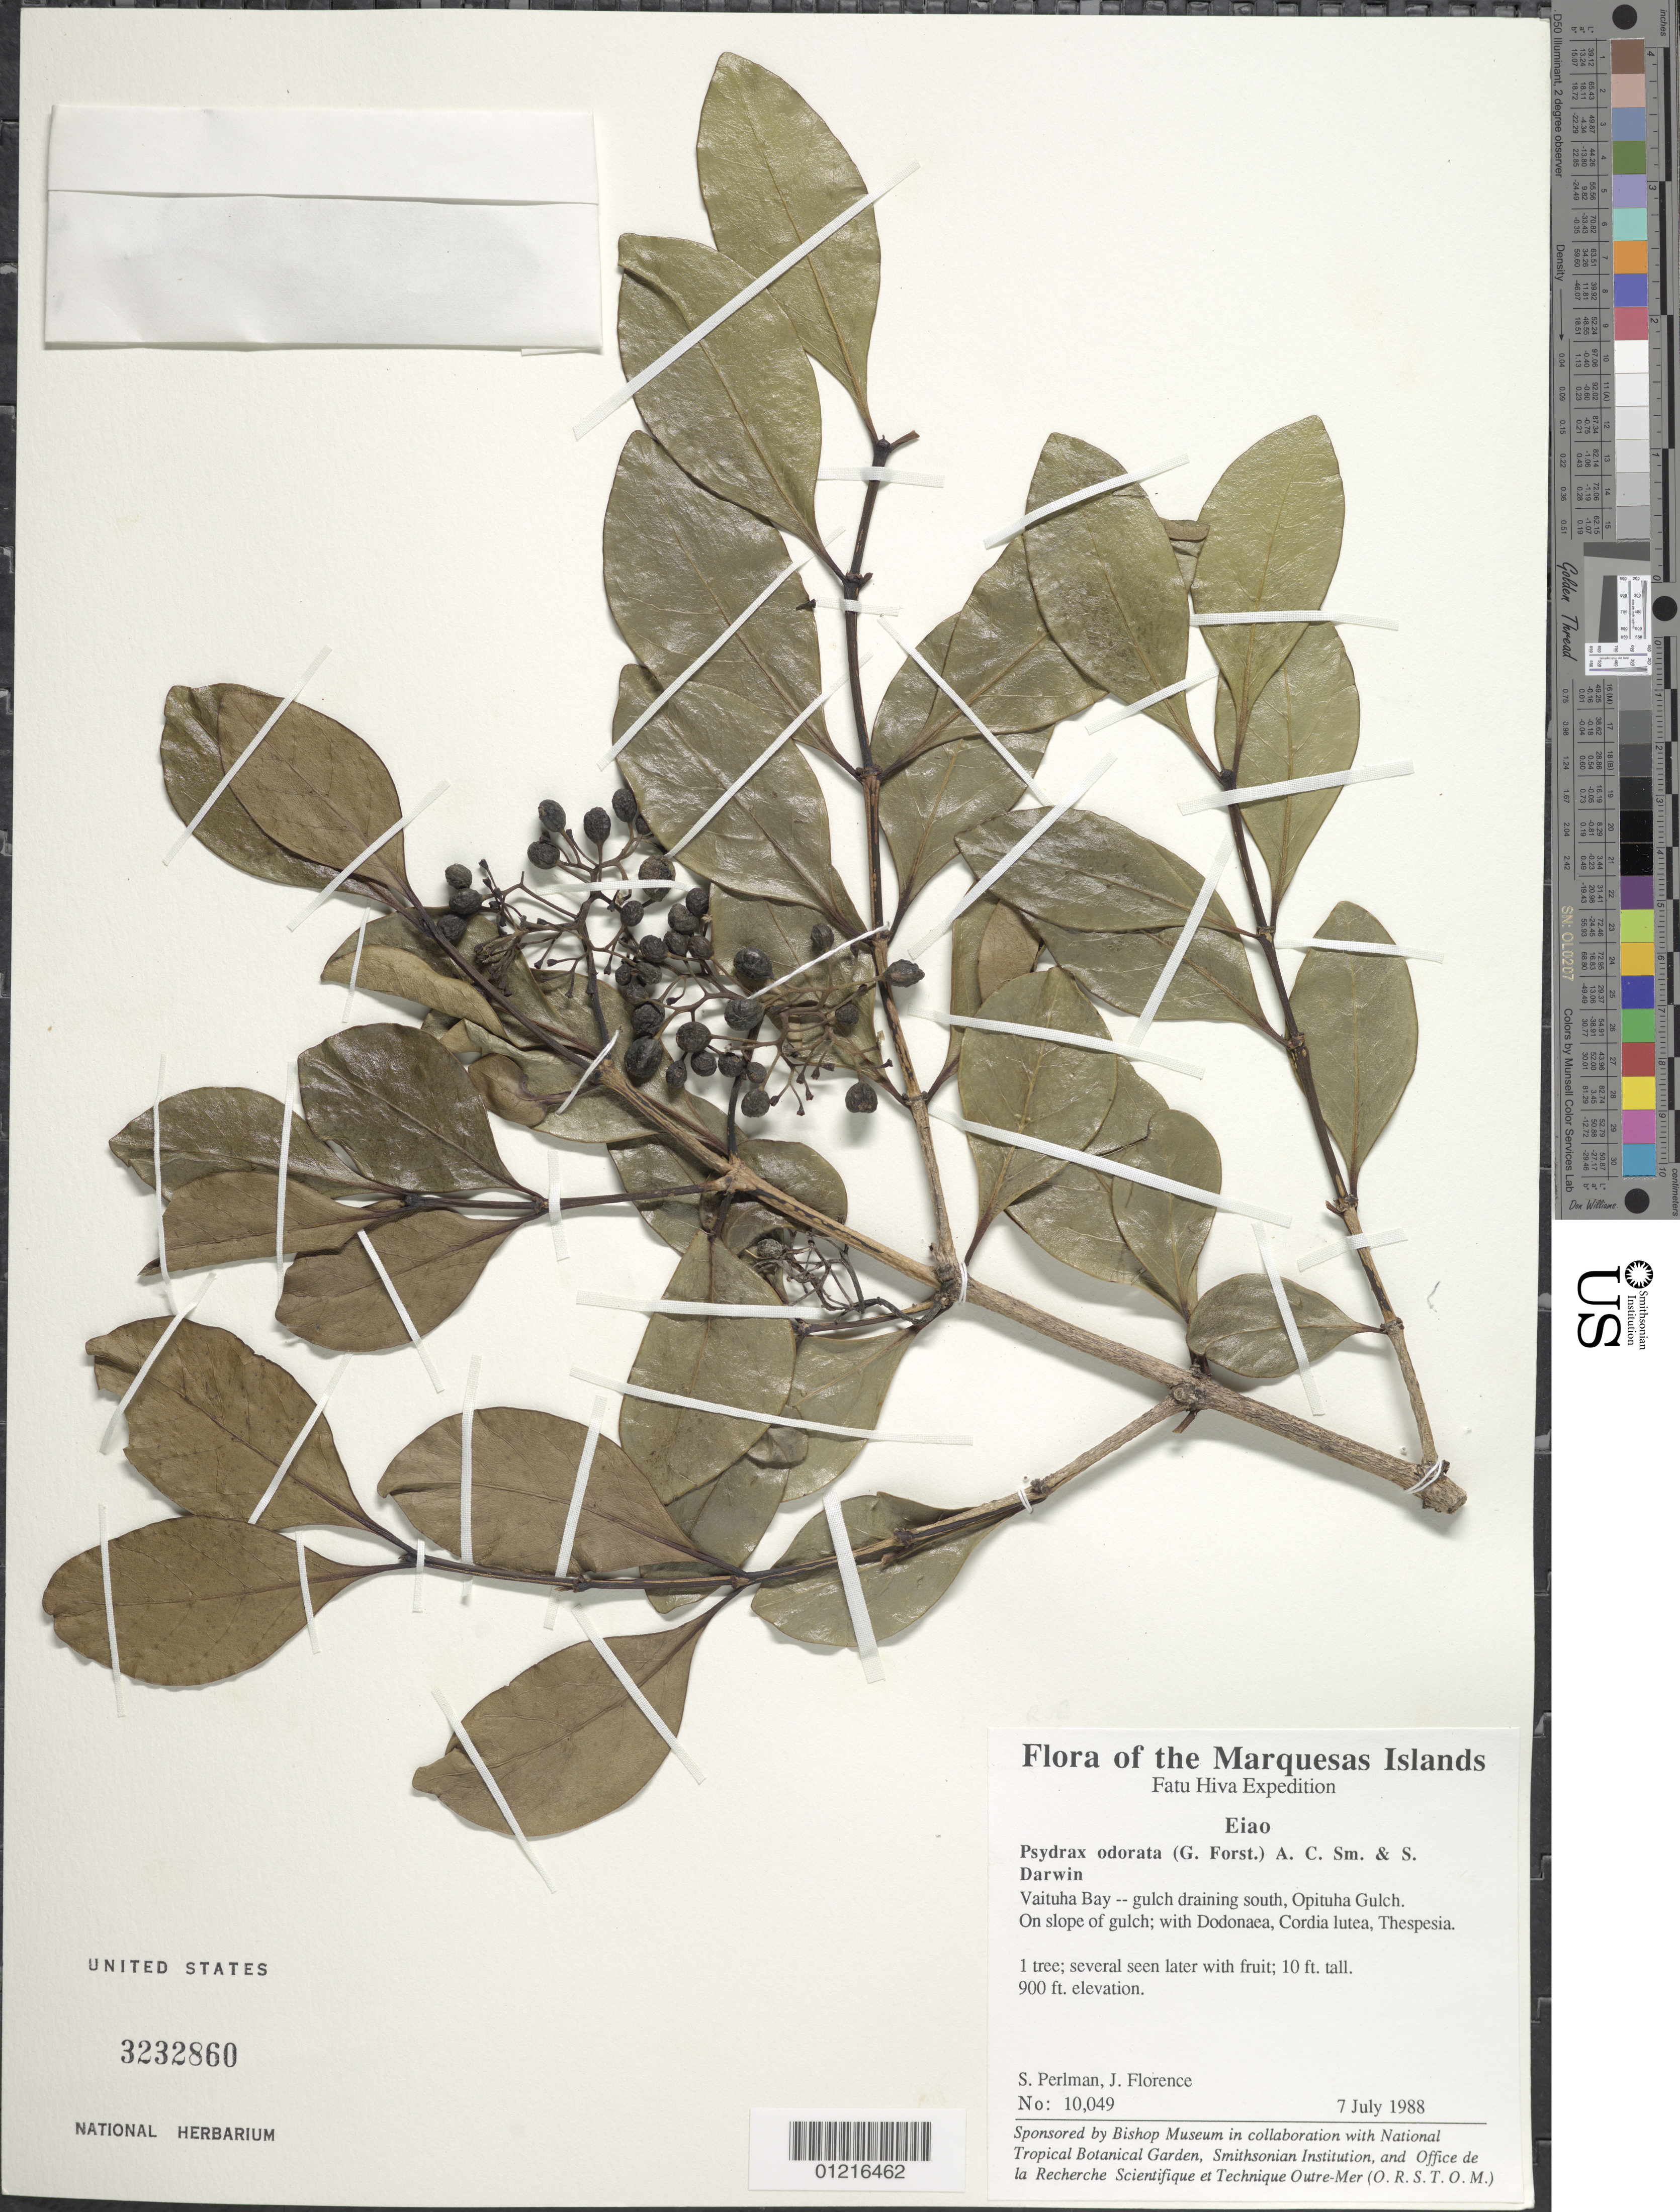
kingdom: Plantae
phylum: Tracheophyta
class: Magnoliopsida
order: Gentianales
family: Rubiaceae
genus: Psydrax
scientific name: Psydrax odorata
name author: (G. Forst.) A.C. Sm. & S.P. Darwin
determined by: Wagner, W. L., (BOT), Smithsonian Institution - National Museum of Natural History (UNITED STATES)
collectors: S. P. Perlman & J. Florence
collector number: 10049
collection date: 1988-07-07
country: French Polynesia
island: Eiao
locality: Vaituha Bay, gulch draining south, Opituha Gulch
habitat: On slope of gulch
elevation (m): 274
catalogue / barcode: US 3232860